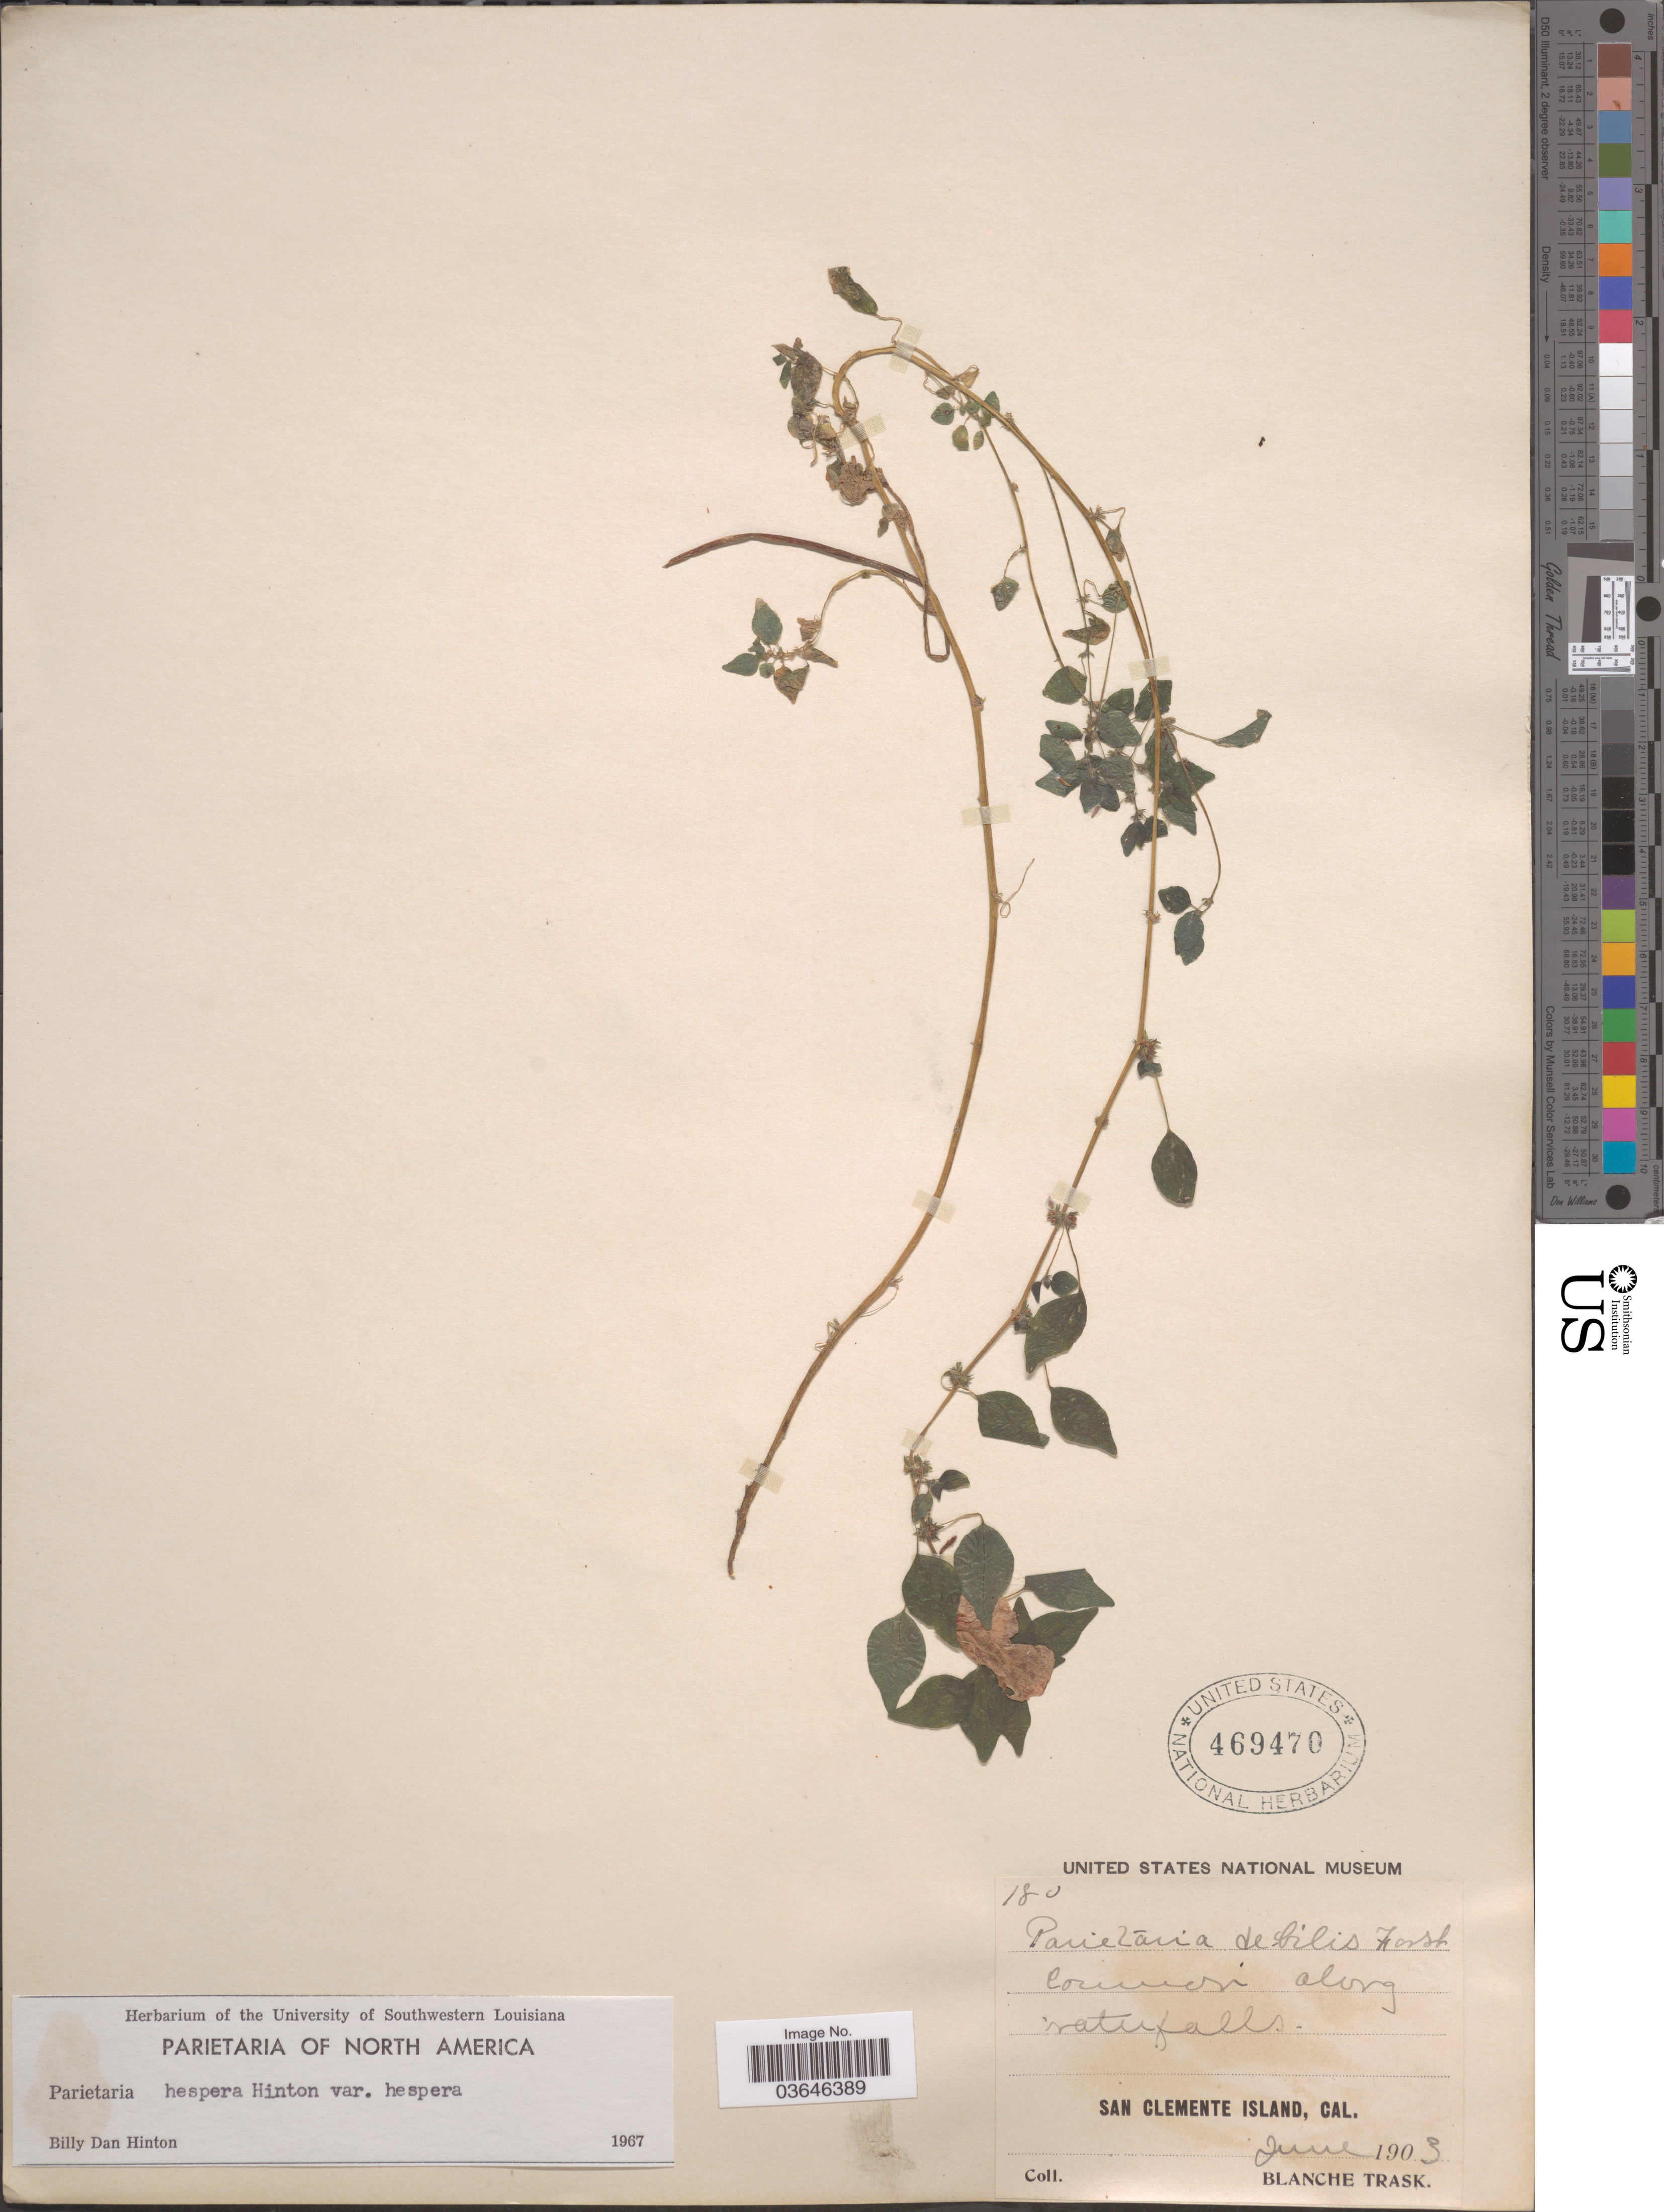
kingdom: Plantae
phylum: Tracheophyta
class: Magnoliopsida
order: Rosales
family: Urticaceae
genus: Parietaria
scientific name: Parietaria hespera var. hespera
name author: Hinton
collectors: B. Trask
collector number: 180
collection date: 1903-06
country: United States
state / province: California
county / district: Los Angeles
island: San Clemente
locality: San Clemente Island.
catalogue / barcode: US 469470